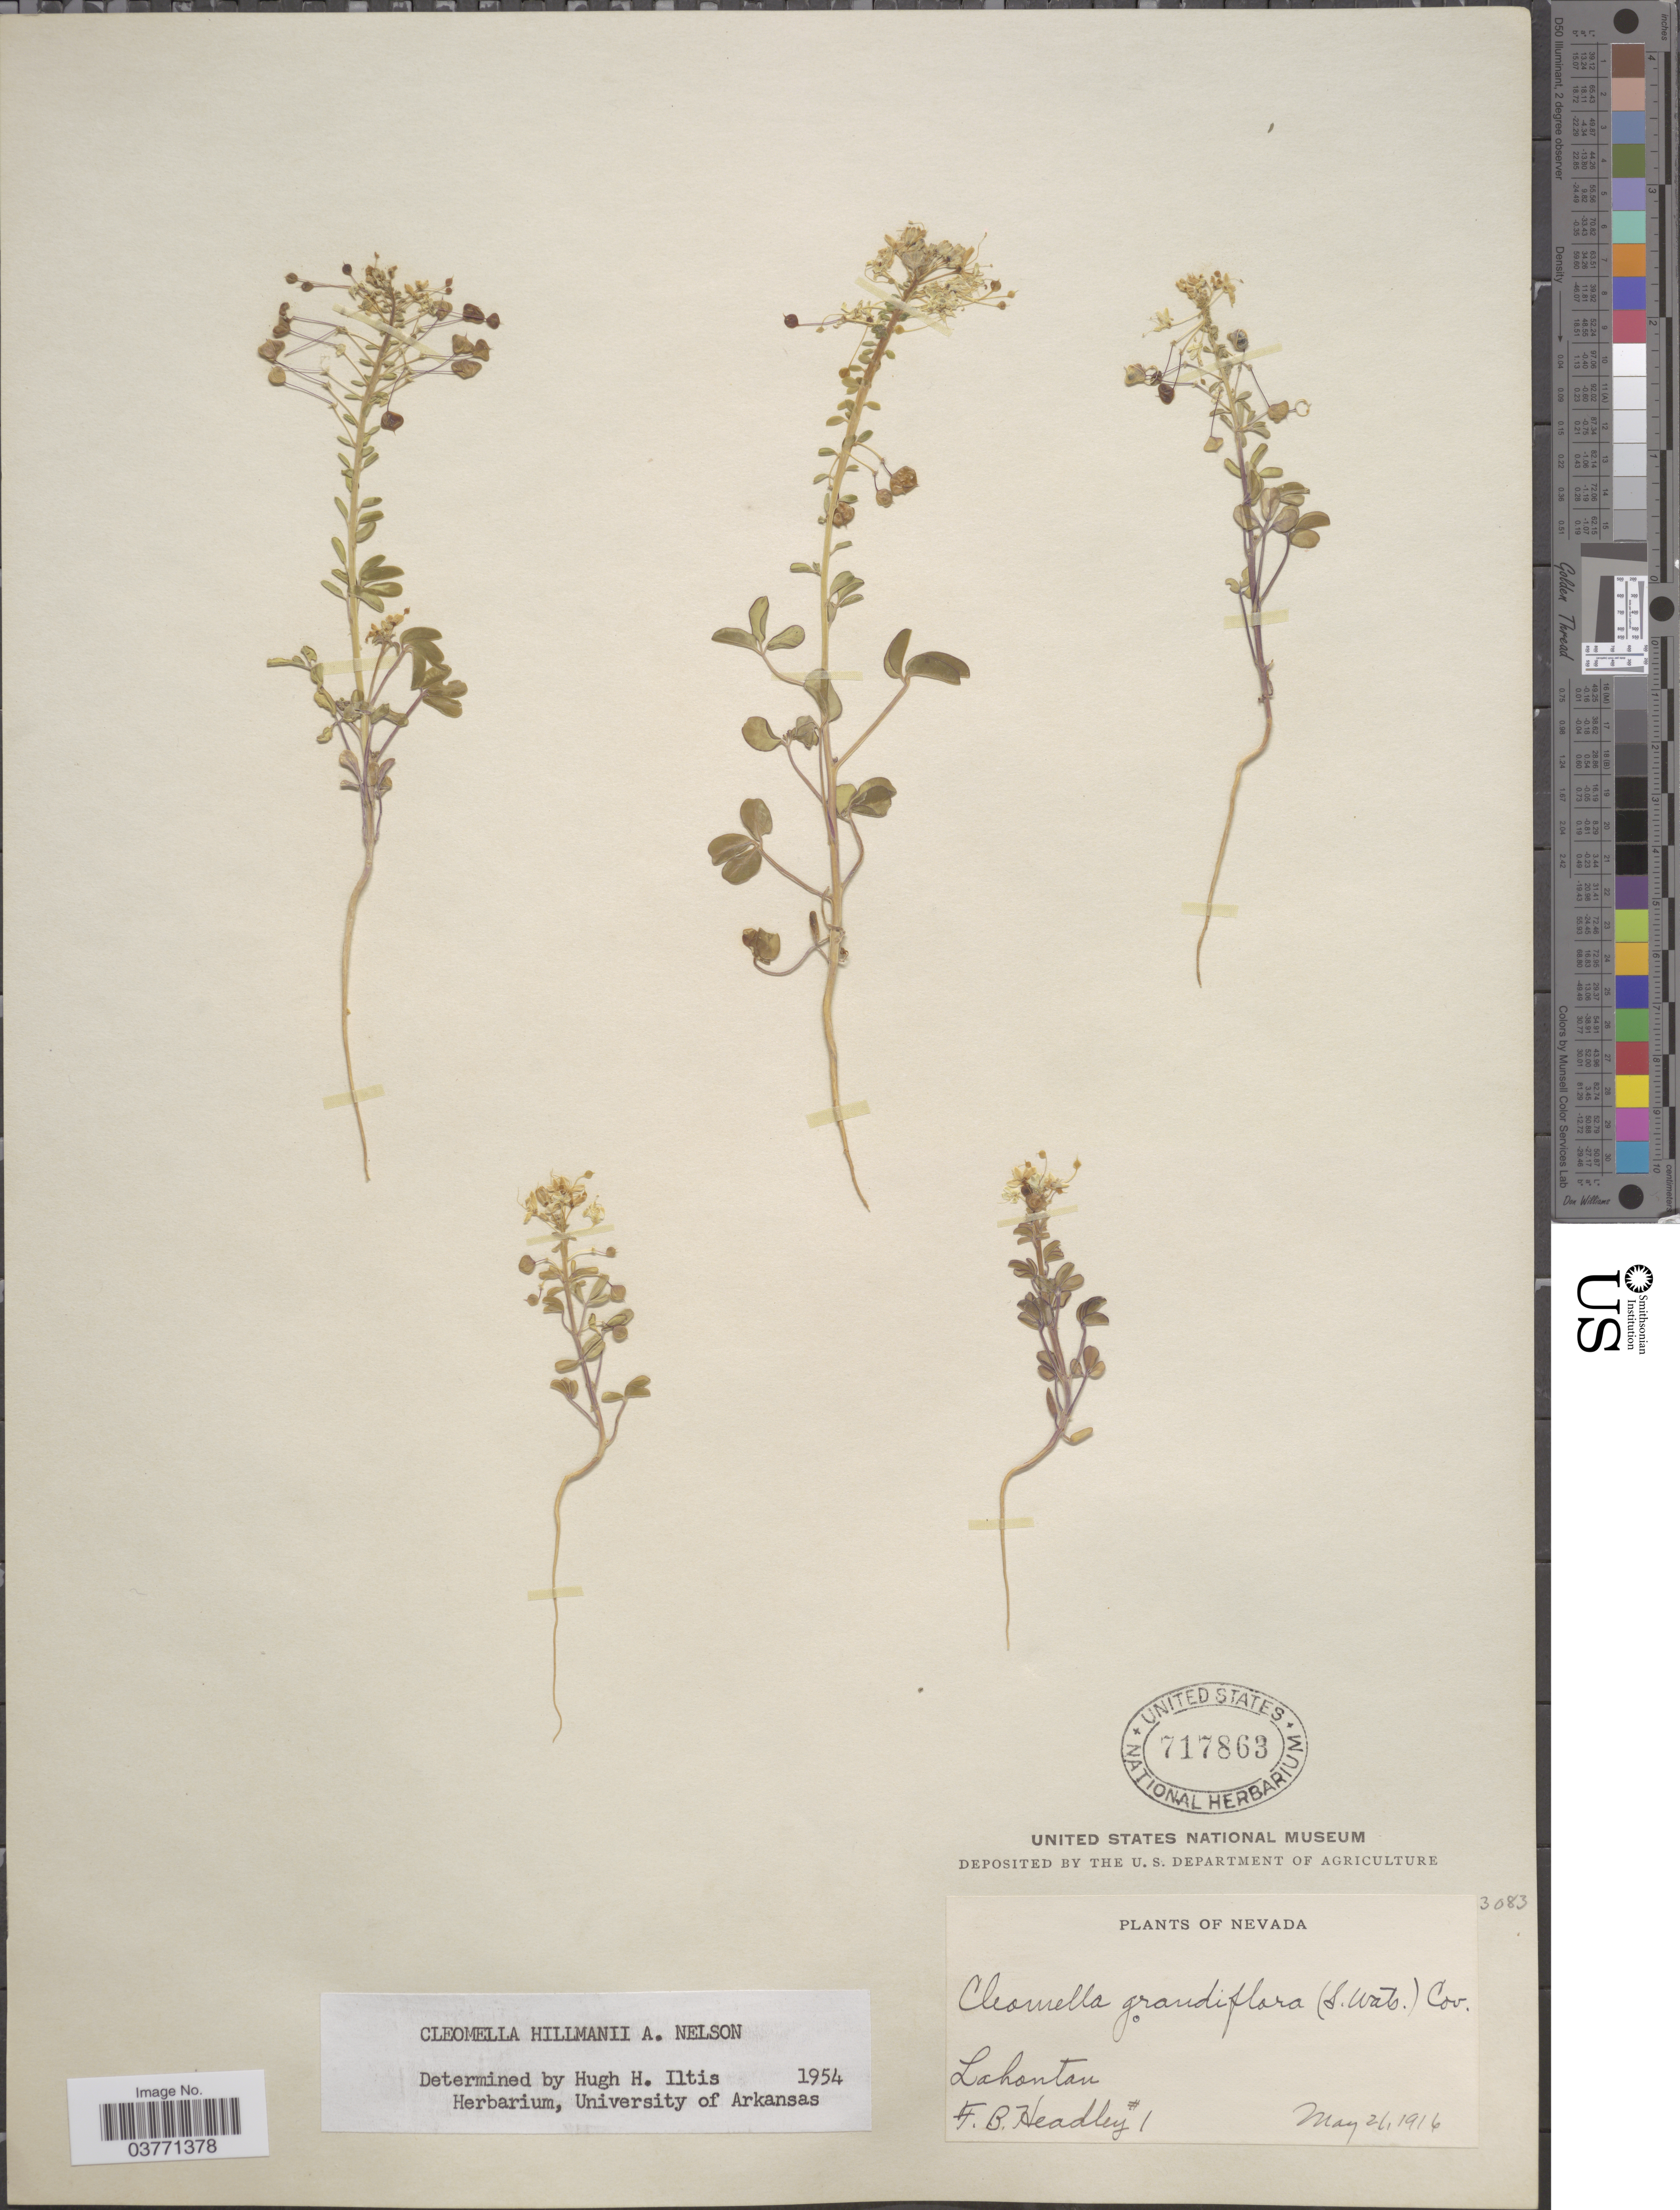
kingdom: Plantae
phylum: Tracheophyta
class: Magnoliopsida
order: Brassicales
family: Cleomaceae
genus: Cleomella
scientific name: Cleomella hillmanii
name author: A. Nelson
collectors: F. B. Headley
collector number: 1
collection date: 1916-05-21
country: United States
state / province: Nevada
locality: Lahontan.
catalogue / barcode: US 717863